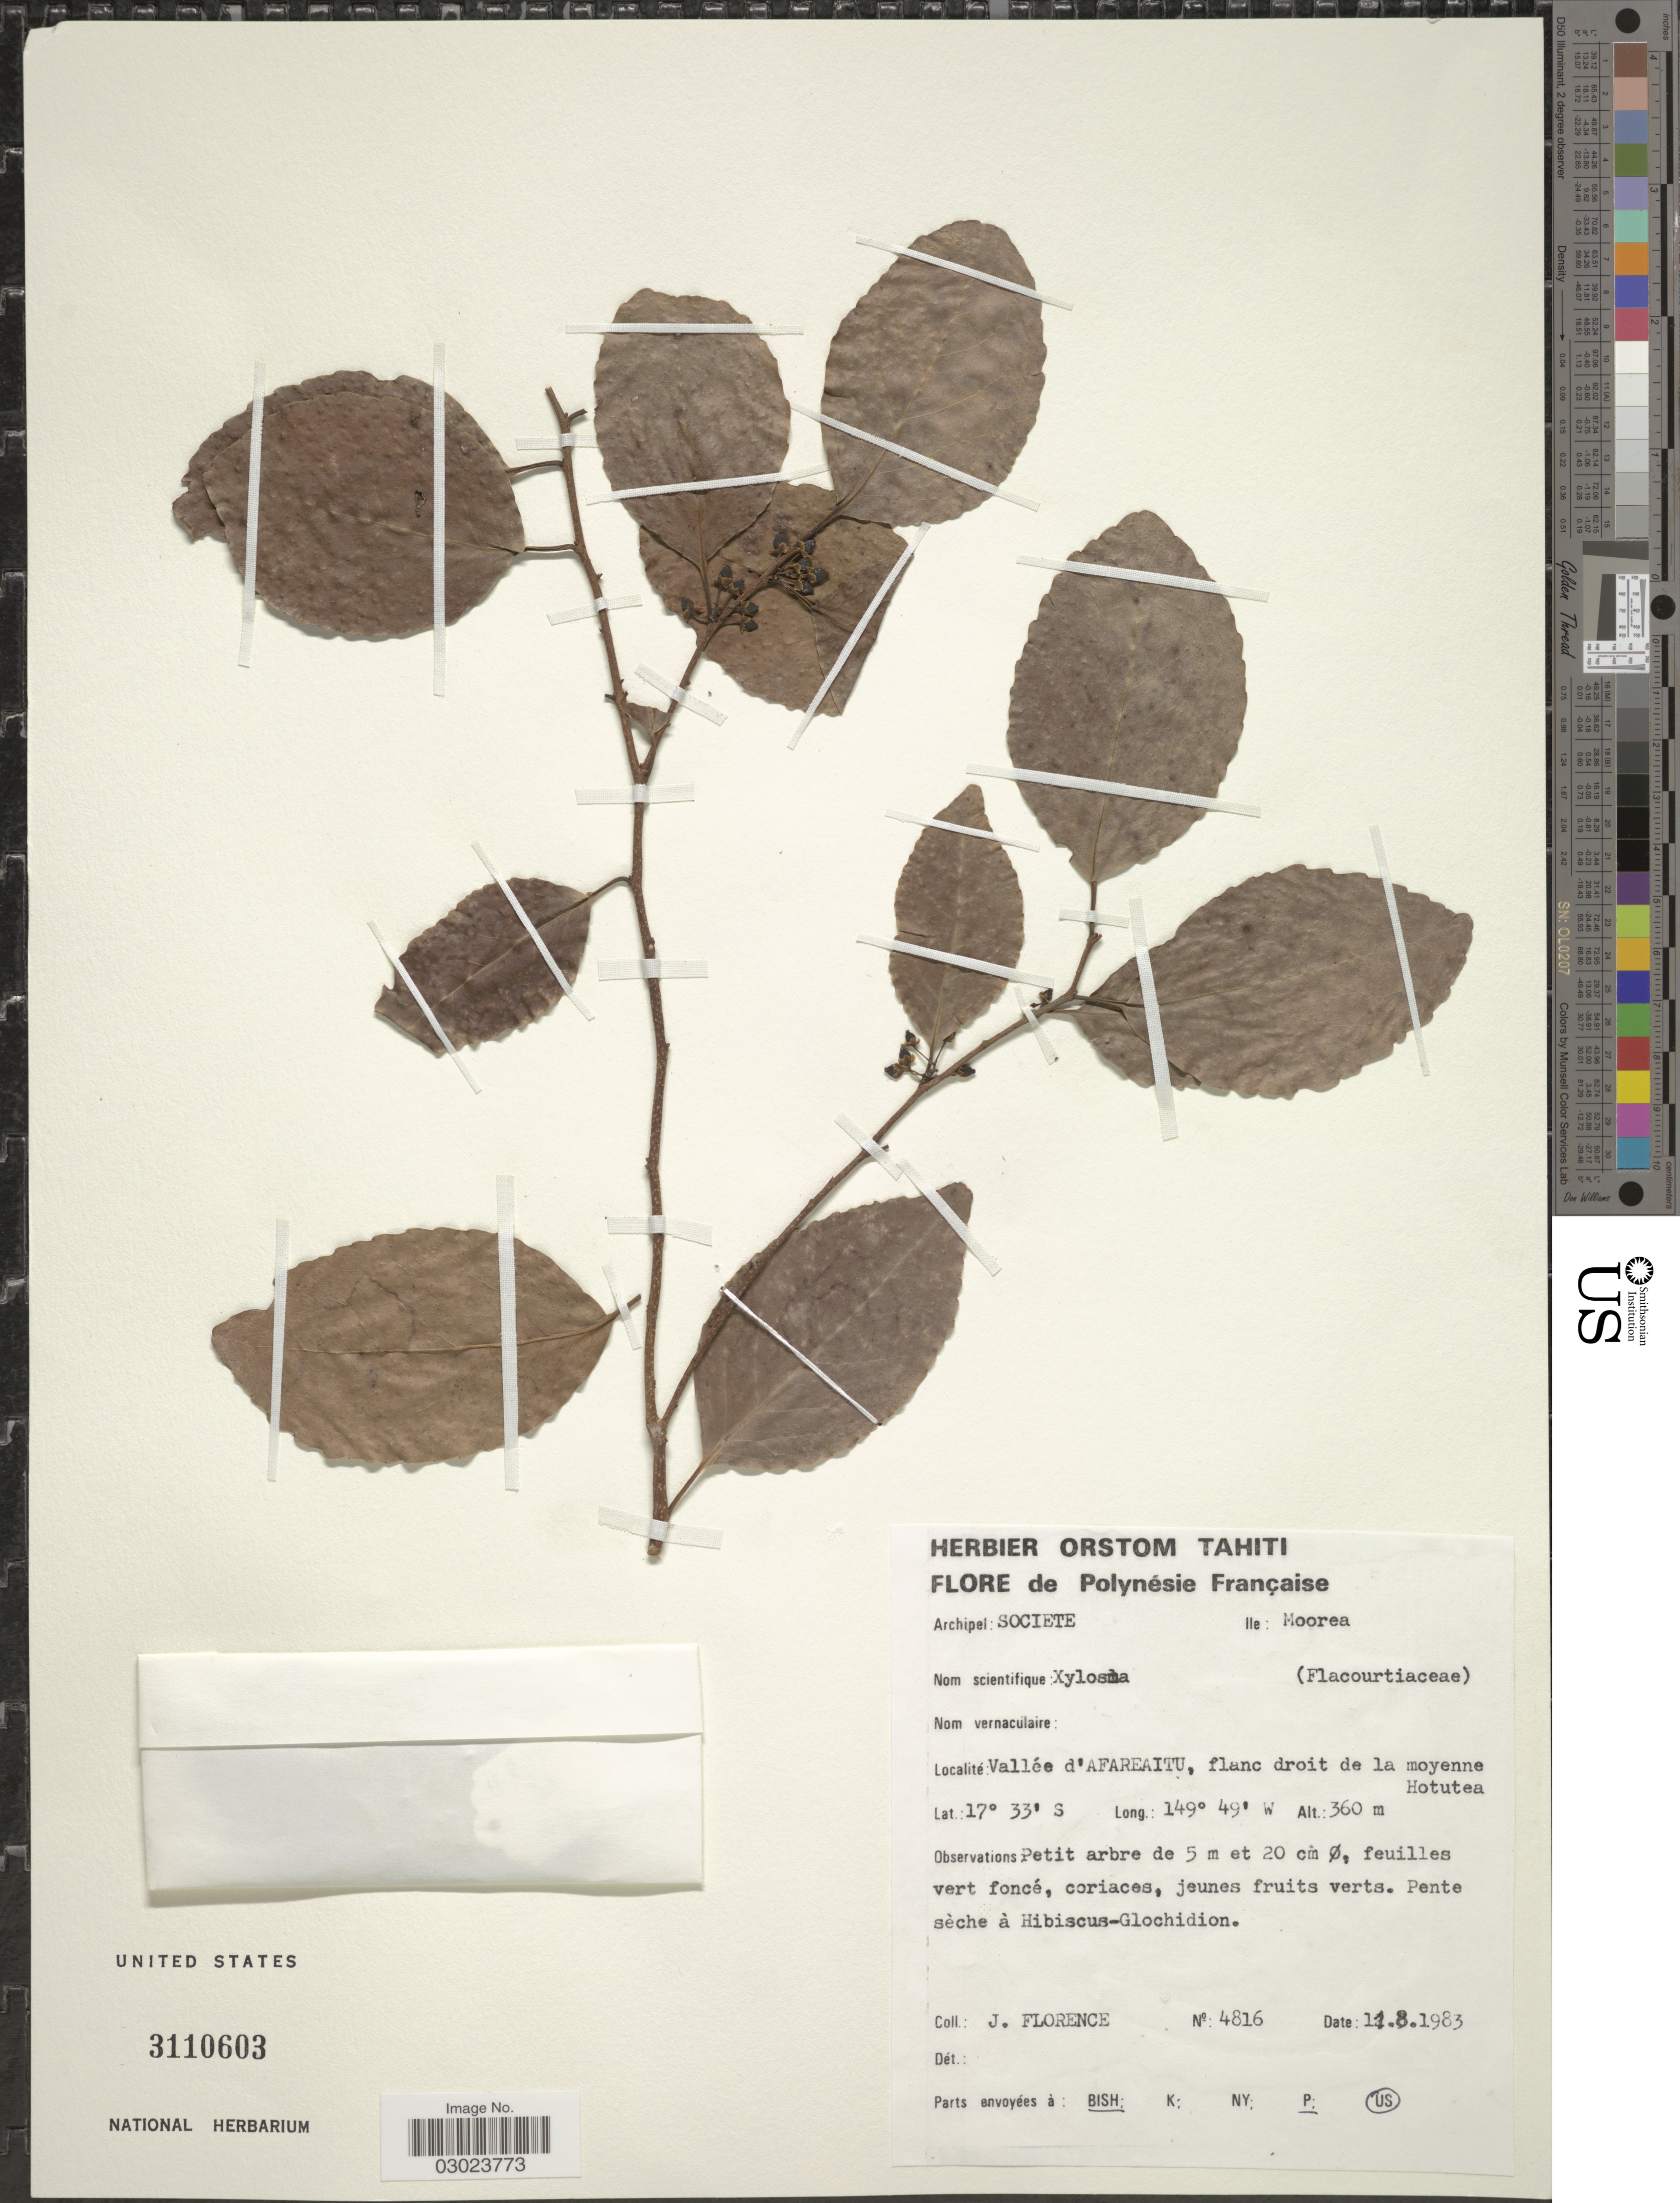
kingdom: Plantae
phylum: Tracheophyta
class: Magnoliopsida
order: Malpighiales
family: Salicaceae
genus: Xylosma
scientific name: Xylosma sp.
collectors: J. Florence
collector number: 4816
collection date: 1983-08-11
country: French Polynesia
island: Moorea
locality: Archipel: Societe Ile: Moorea. Vallée d'Afareaitu, flanc droit de la moyenne Hotutea.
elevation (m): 360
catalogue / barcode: US 3110603